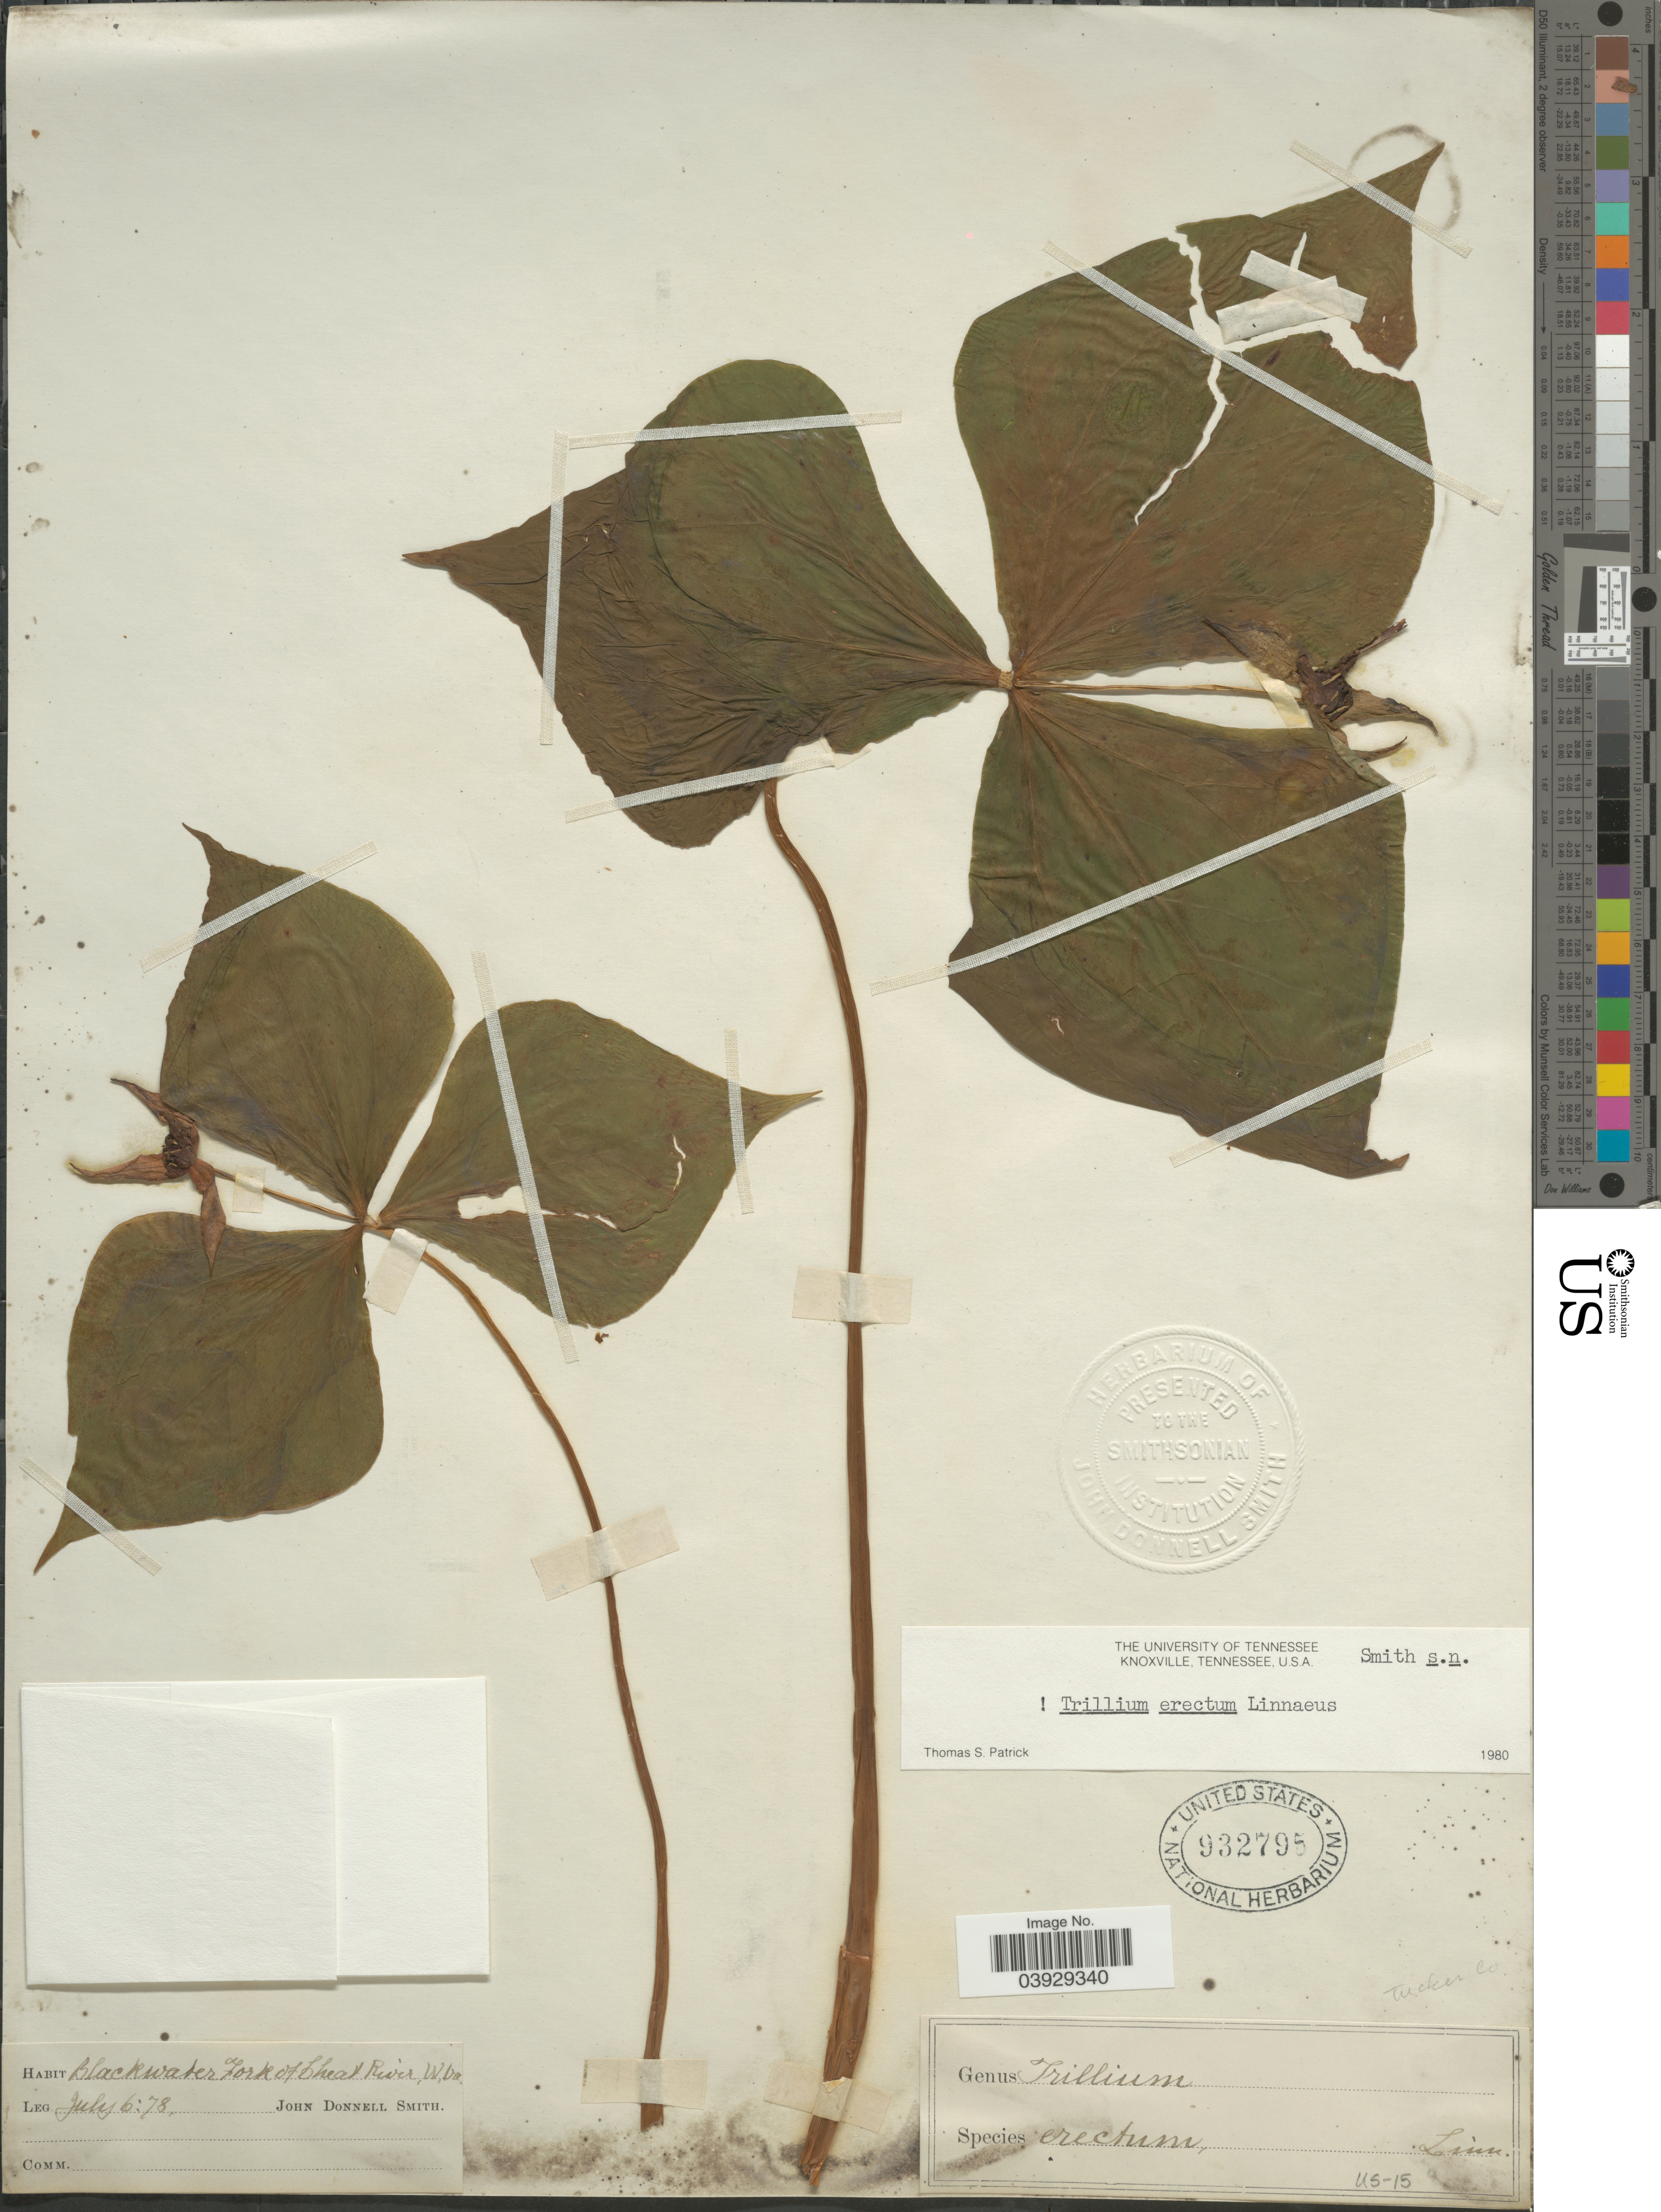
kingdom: Plantae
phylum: Tracheophyta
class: Liliopsida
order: Liliales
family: Melanthiaceae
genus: Trillium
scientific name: Trillium erectum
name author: L.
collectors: J. Donnell Smith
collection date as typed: Transcribed d/m/y: 6/7/78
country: United States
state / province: West Virginia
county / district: Tucker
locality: Blackwater Fork of Cheat River. Tucker Co.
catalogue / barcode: US 932795